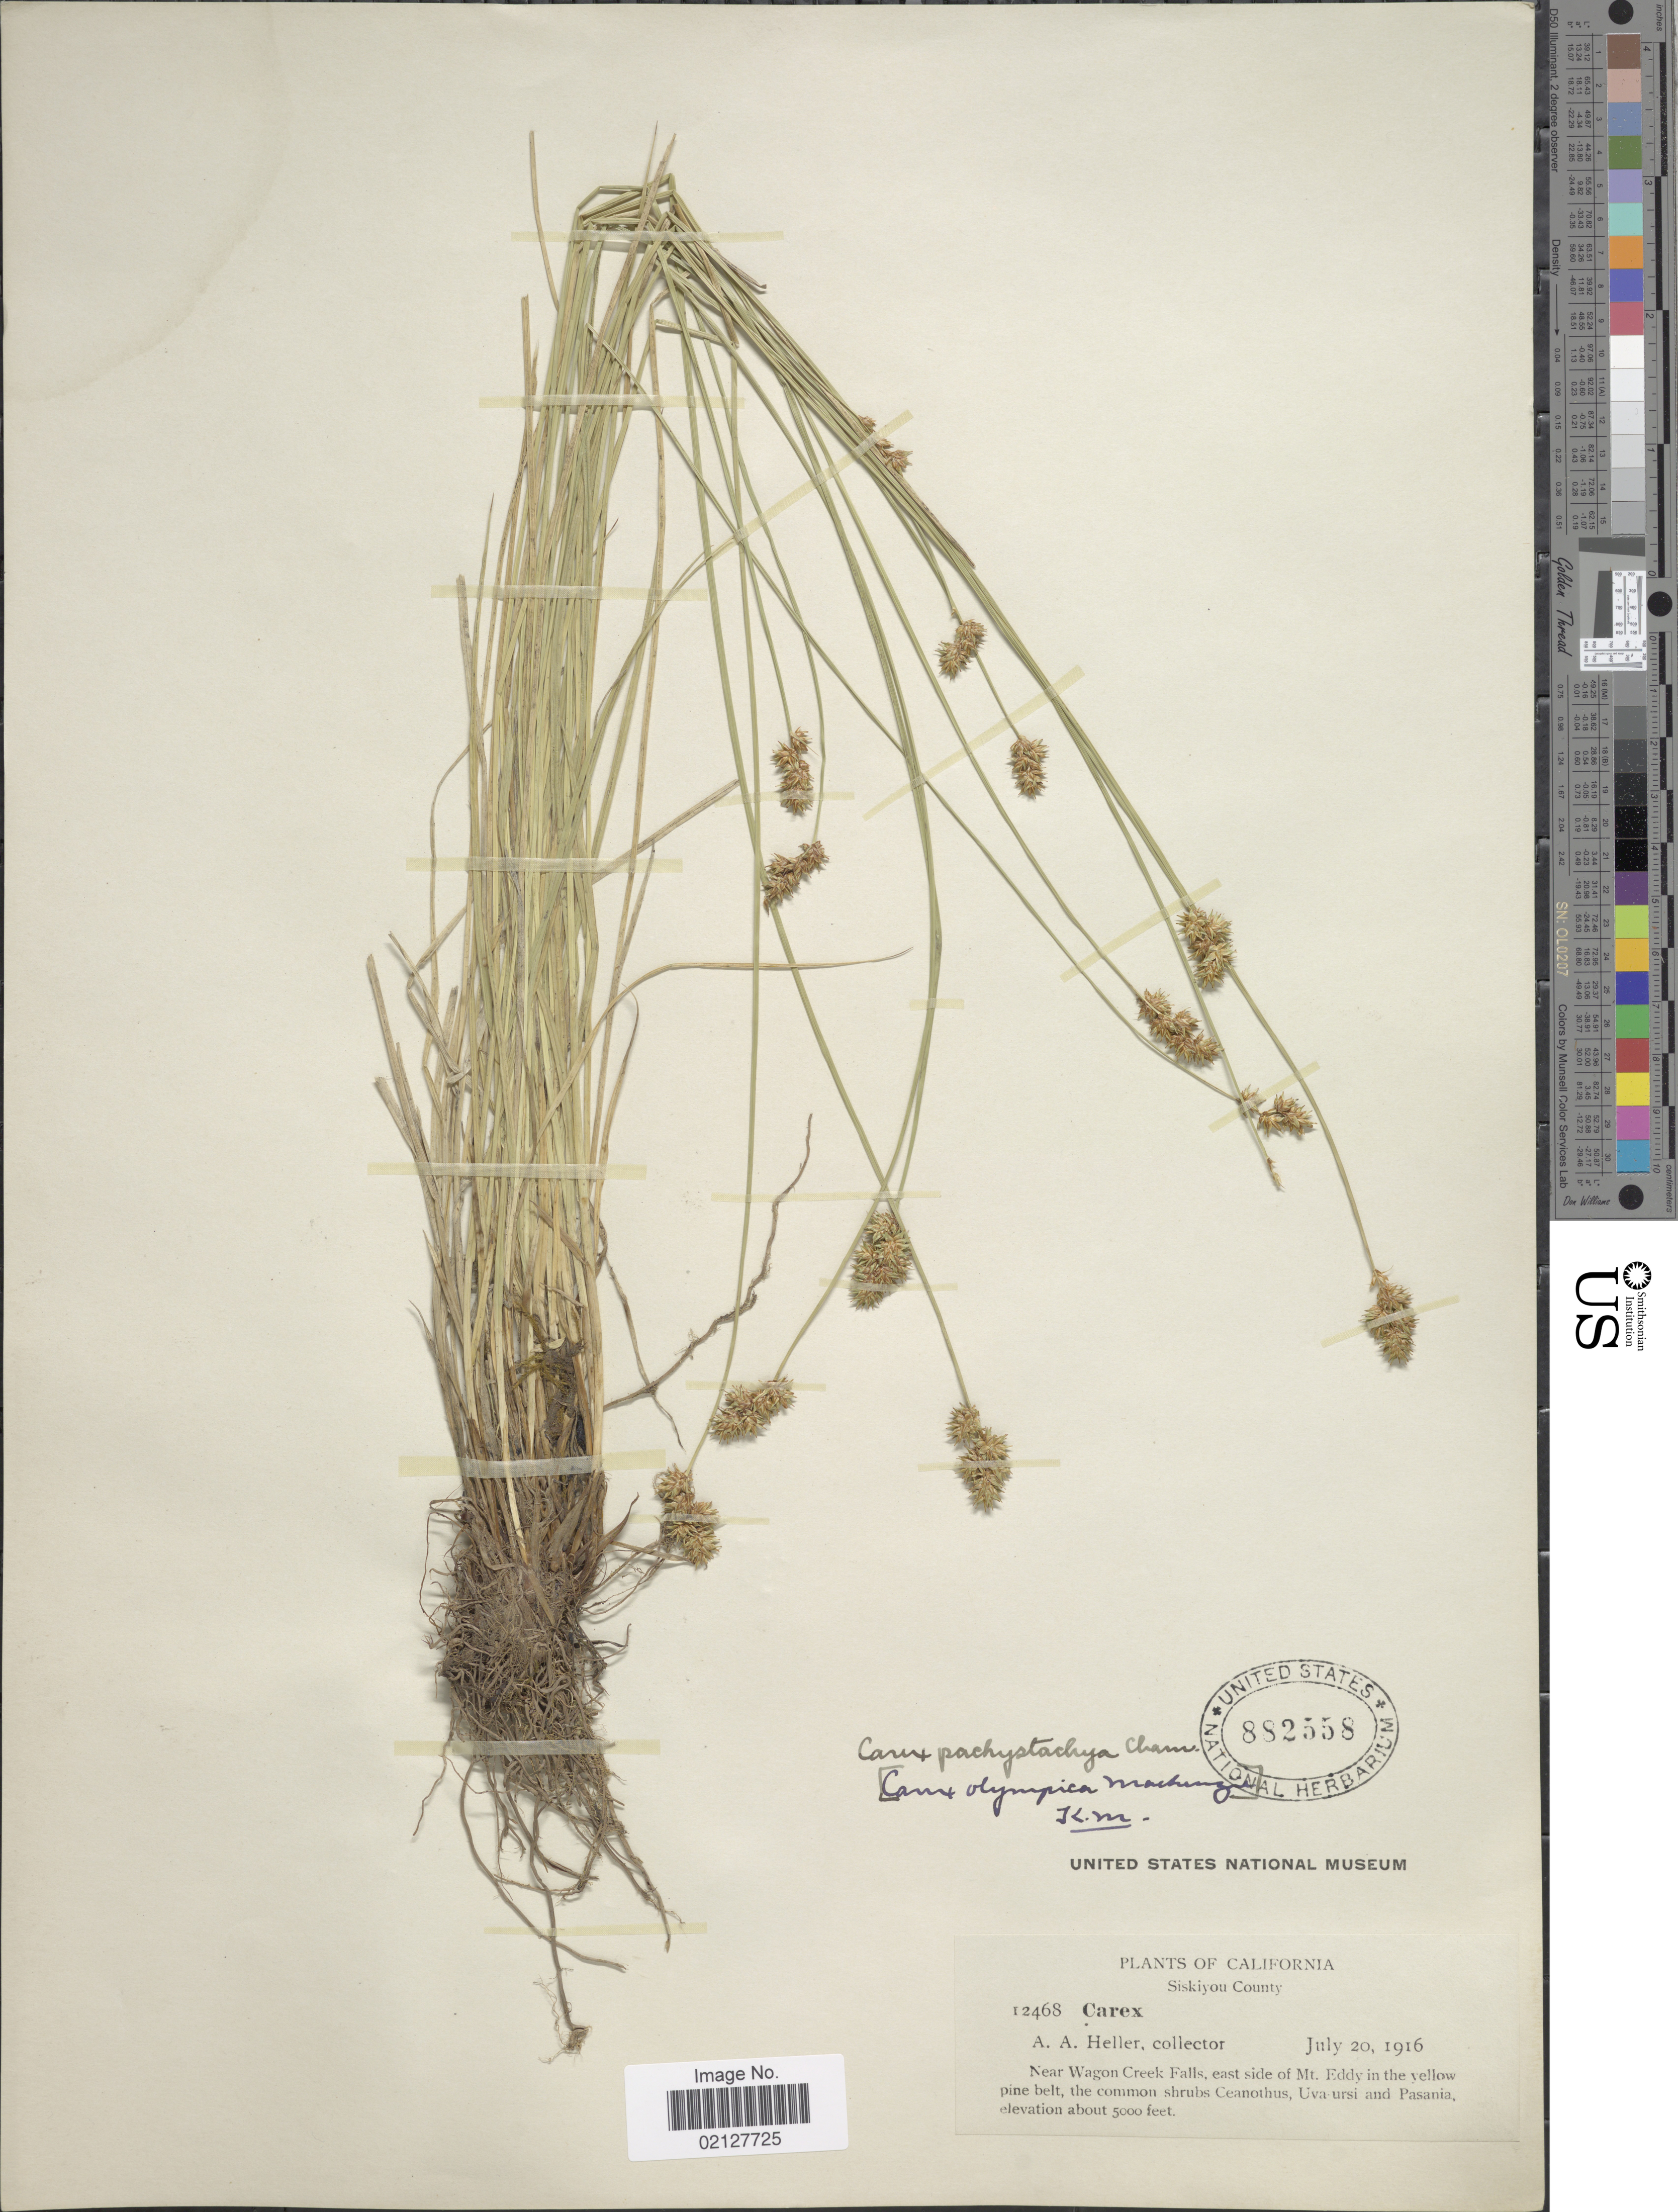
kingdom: Plantae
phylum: Tracheophyta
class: Liliopsida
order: Poales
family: Cyperaceae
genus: Carex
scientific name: Carex pachystachya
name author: Cham. ex Steud.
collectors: A. A. Heller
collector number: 12468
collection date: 1916-07-20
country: United States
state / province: California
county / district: Siskiyou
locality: Siskiyou County. Near Wagon Creek Falls, east side of Mt. Eddy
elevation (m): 1524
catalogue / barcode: US 882558